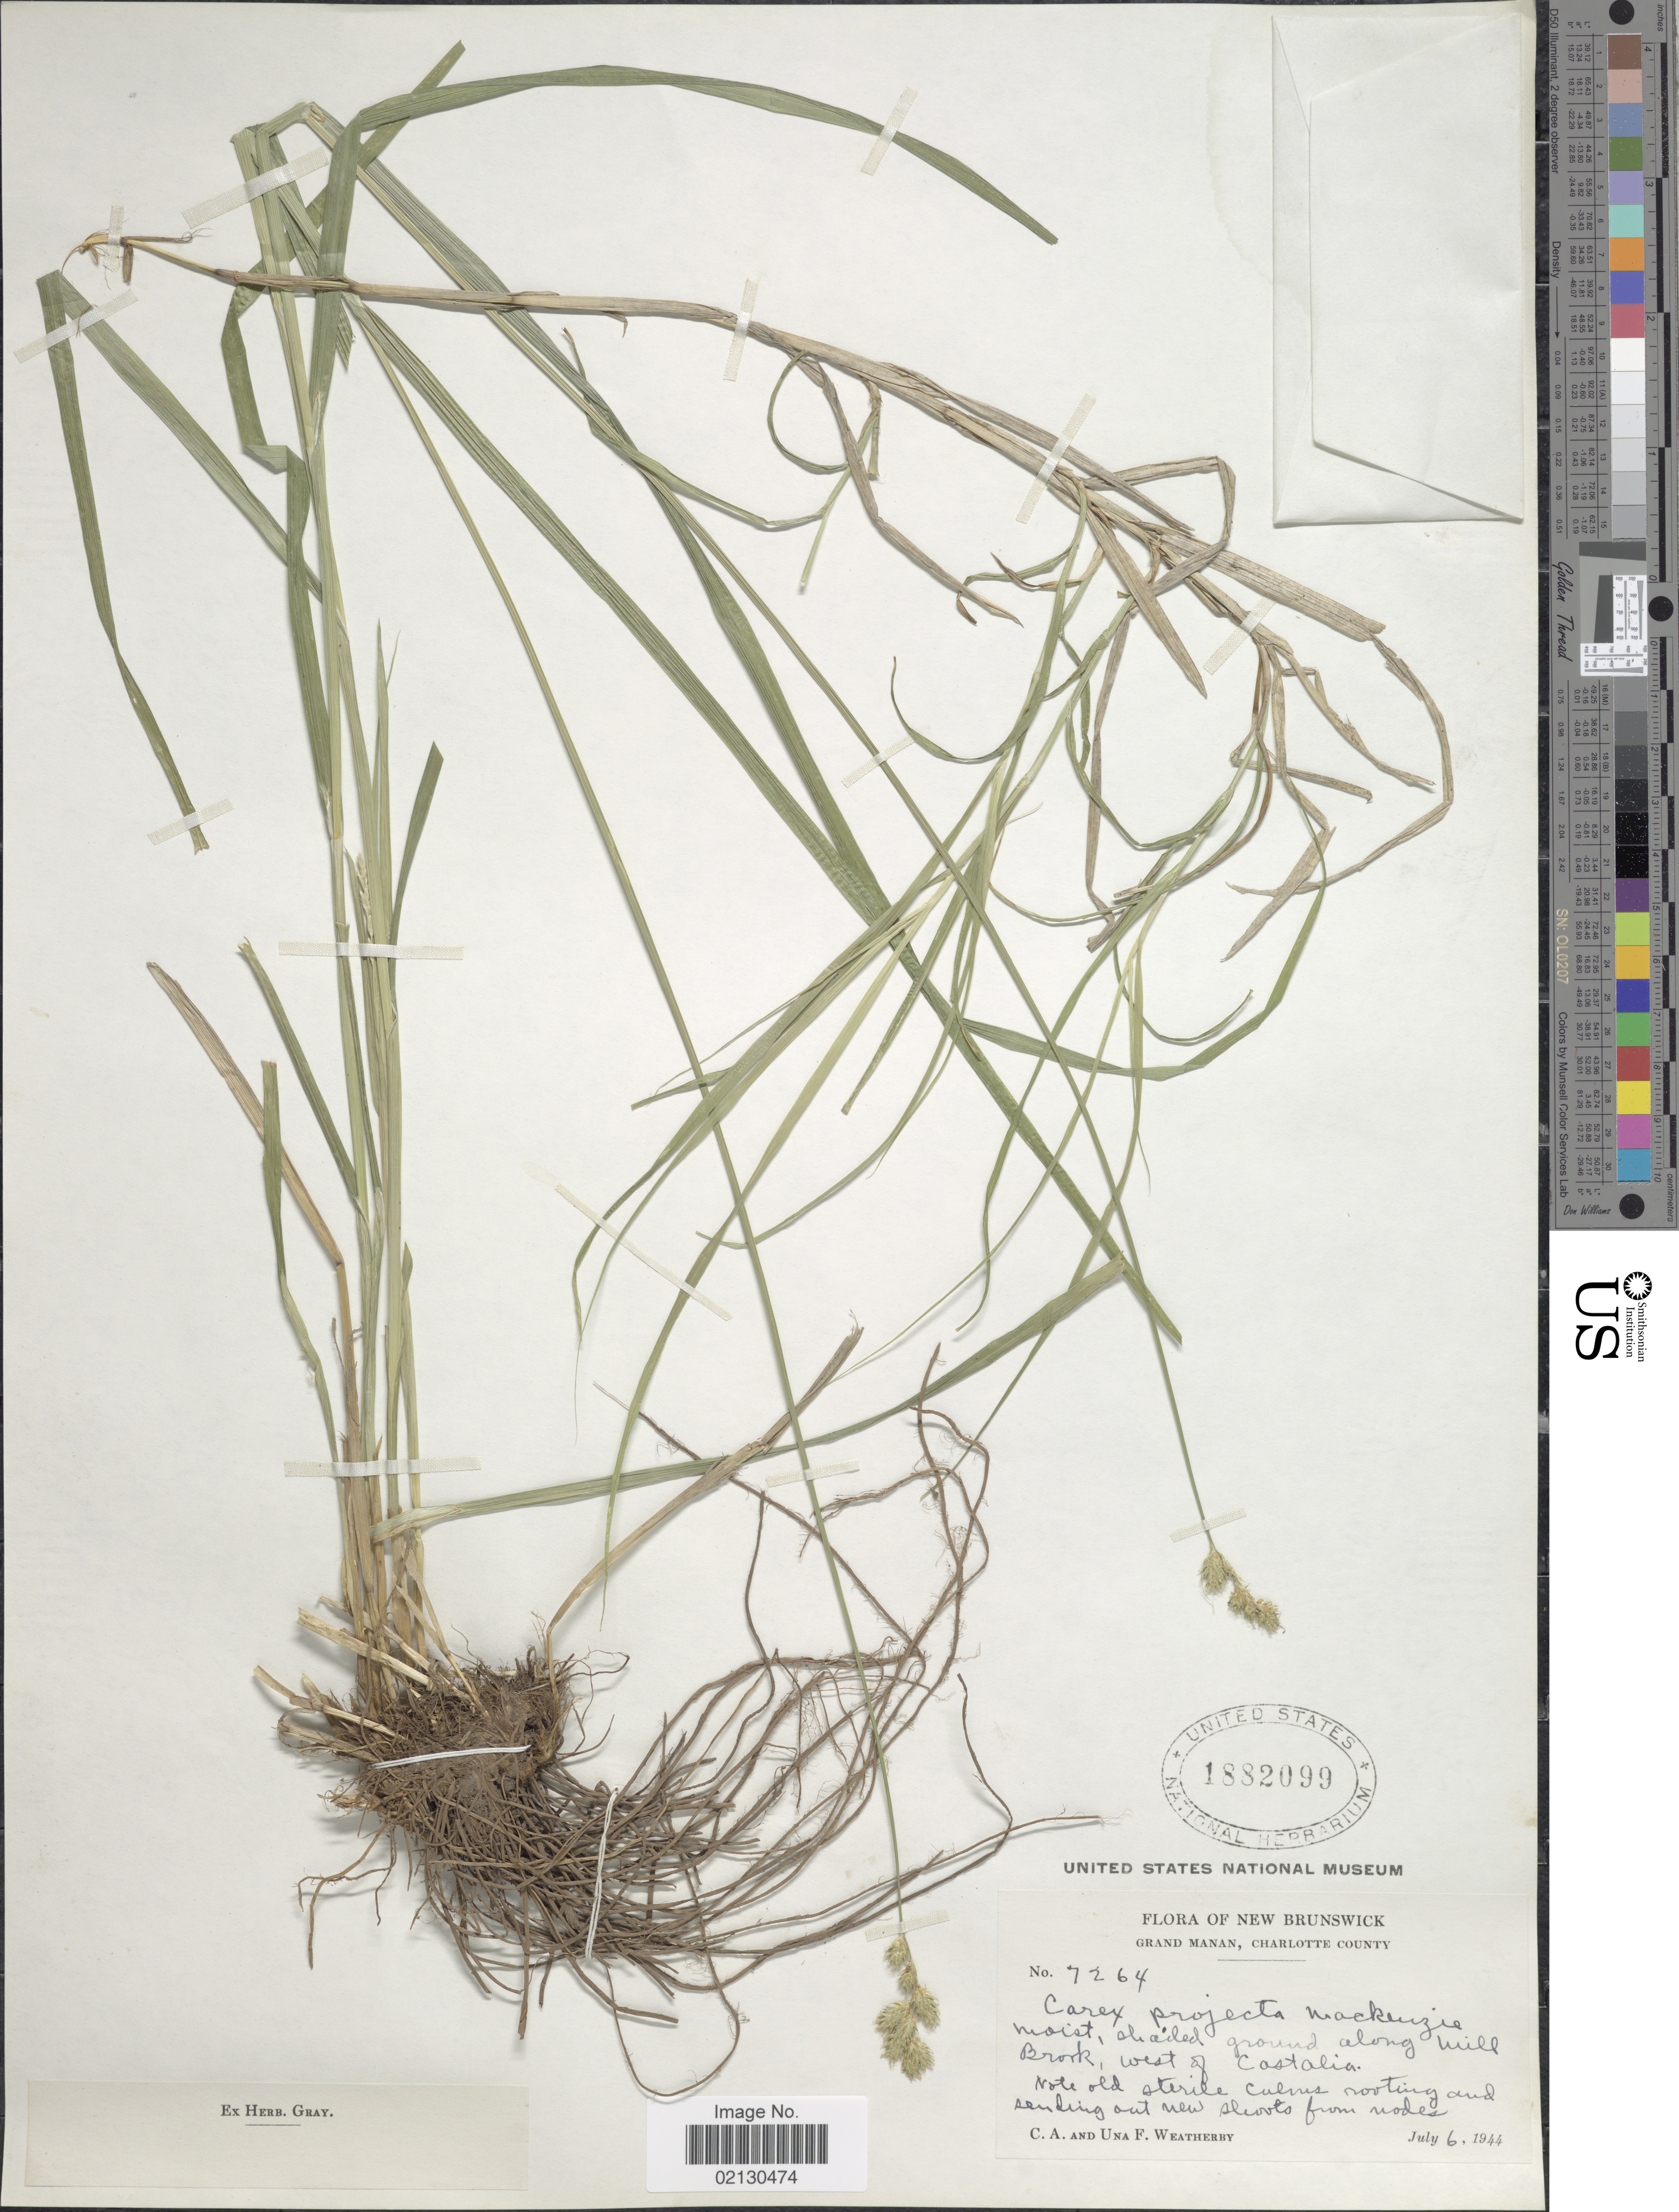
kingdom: Plantae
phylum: Tracheophyta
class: Liliopsida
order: Poales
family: Cyperaceae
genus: Carex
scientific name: Carex projecta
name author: Mack.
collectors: C. A. Weatherby & U. Weatherby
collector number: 7264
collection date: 1944-07-06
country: Canada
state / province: New Brunswick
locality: Grand Manan, Charlotte County, along Mill Brook, west of Castalia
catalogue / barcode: US 1882099